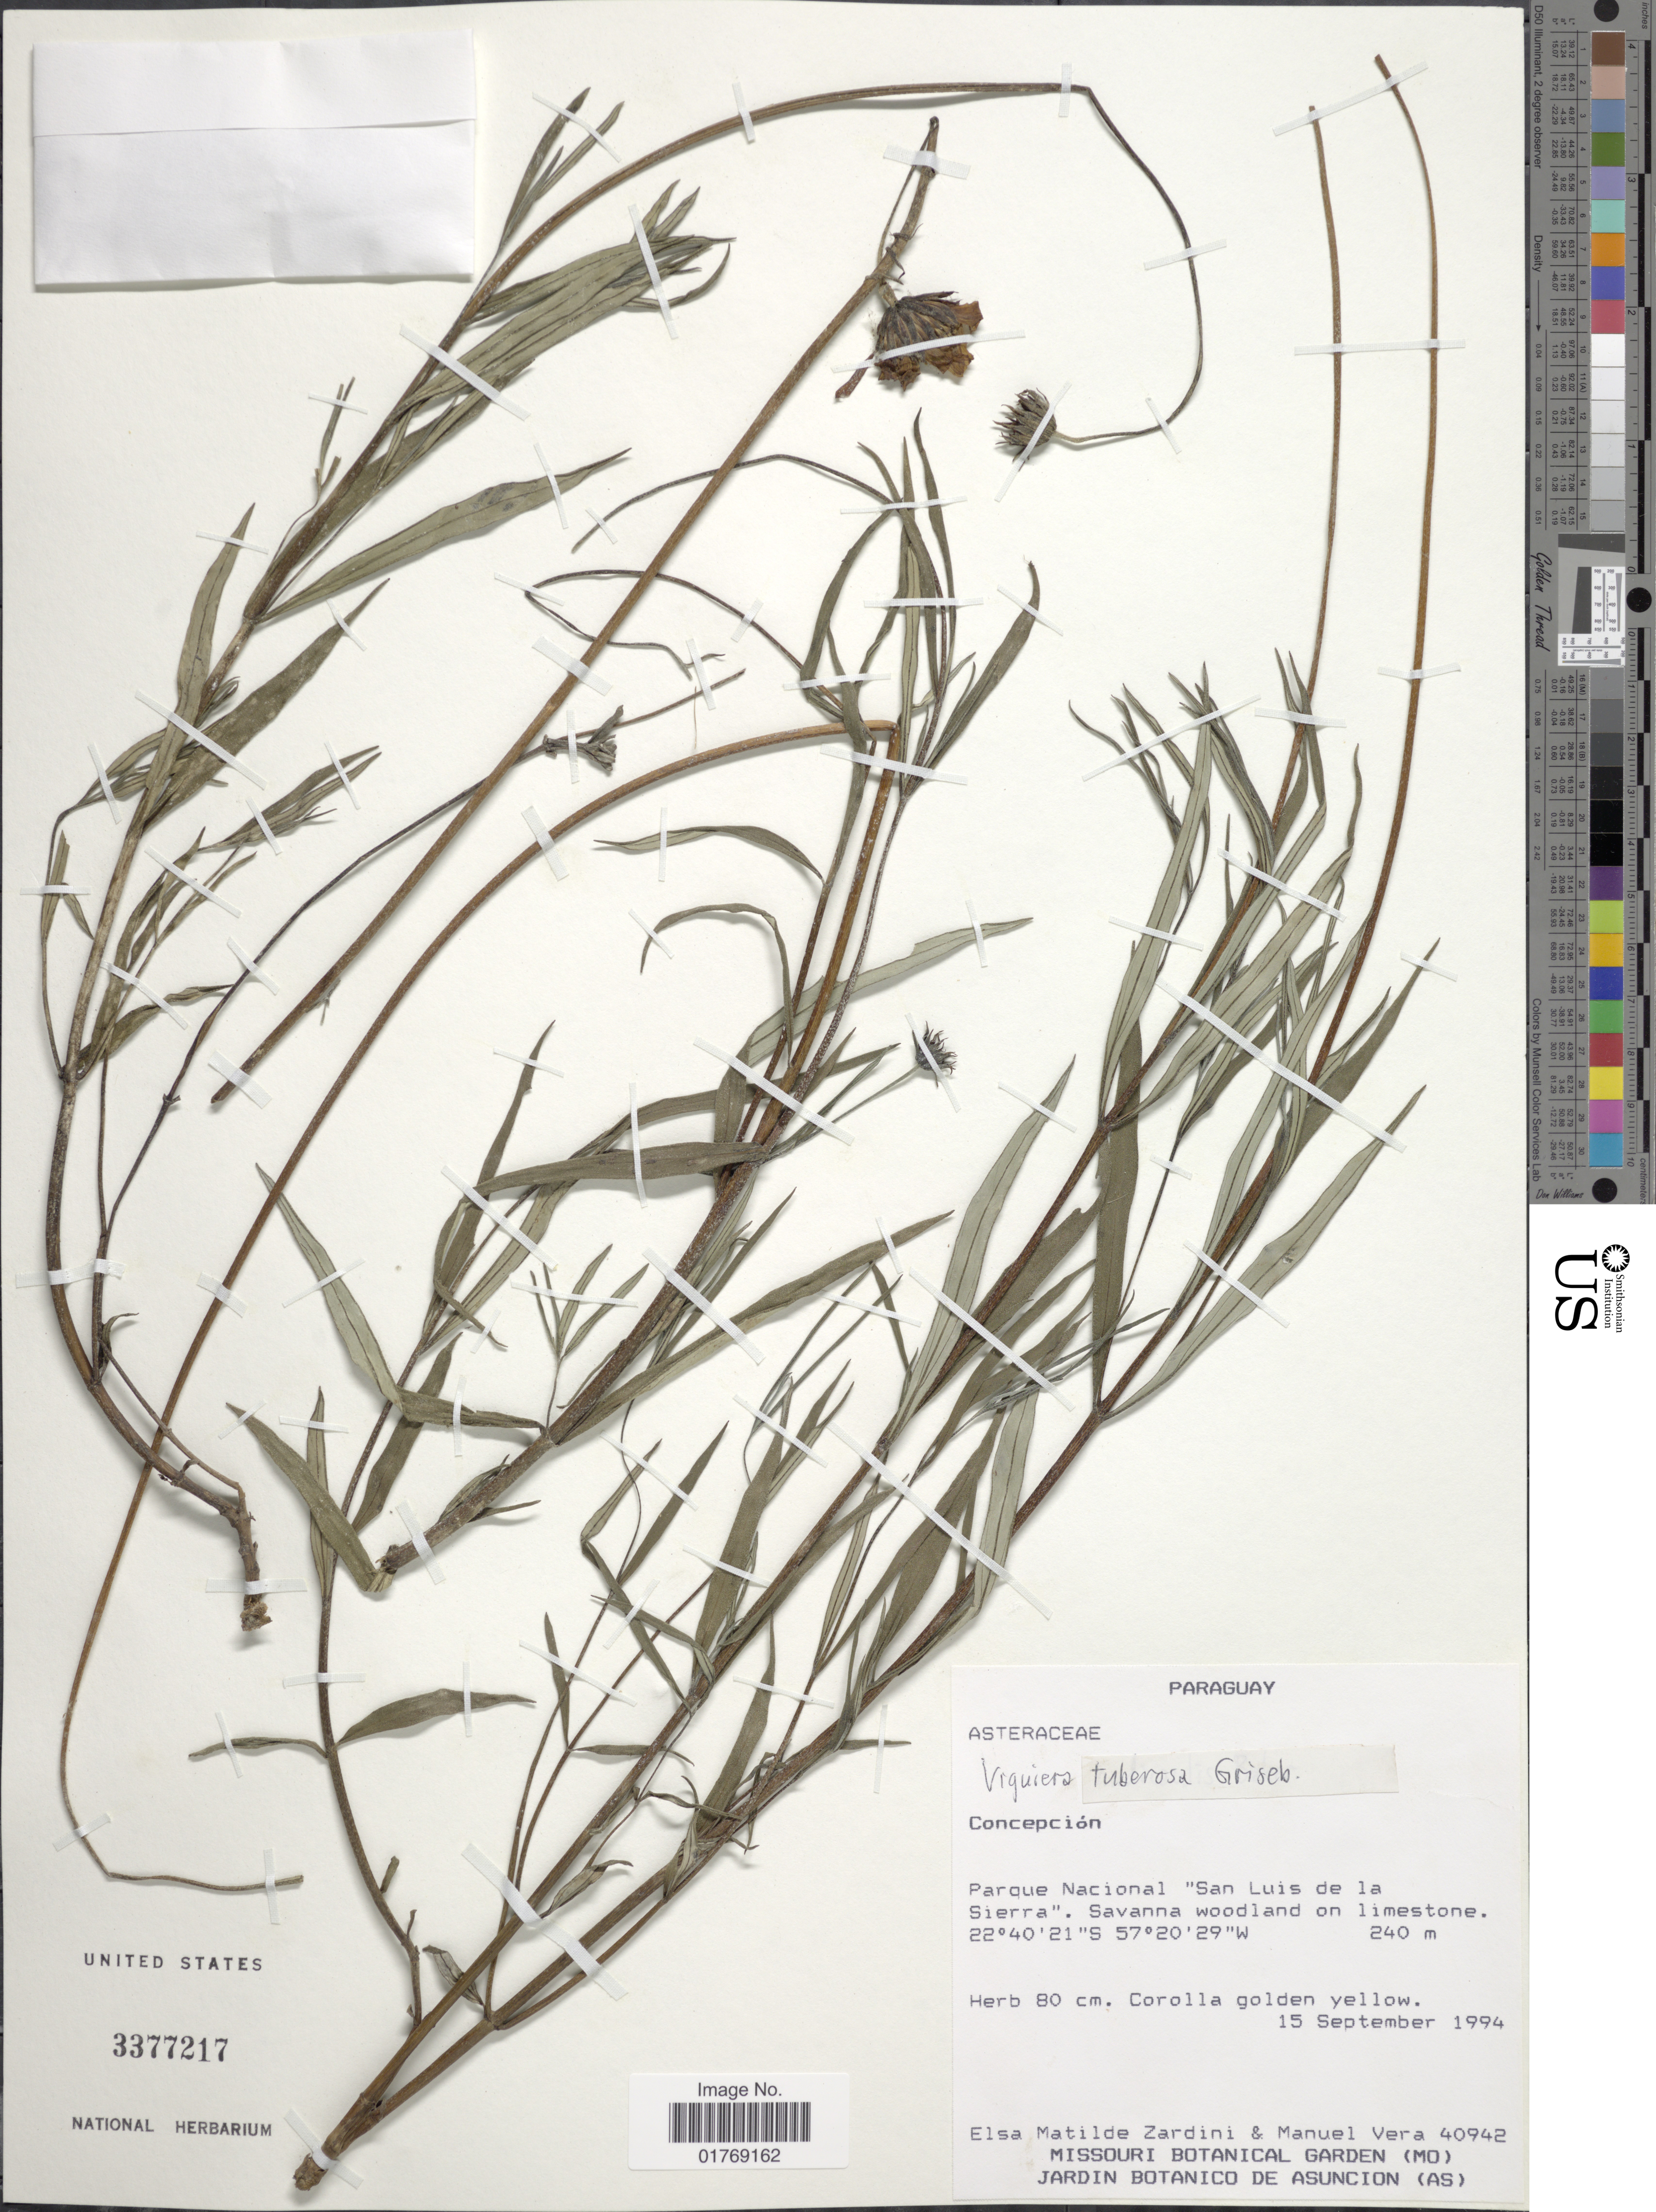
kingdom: Plantae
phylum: Tracheophyta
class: Magnoliopsida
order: Asterales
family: Asteraceae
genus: Viguiera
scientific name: Viguiera tuberosa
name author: Griseb.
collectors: E. M. Zardini & M. Vera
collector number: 40942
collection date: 1994-09-15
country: Paraguay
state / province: Concepcion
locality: Parque Nacional "San Luis de la Sierra"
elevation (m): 240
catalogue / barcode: US 3377217